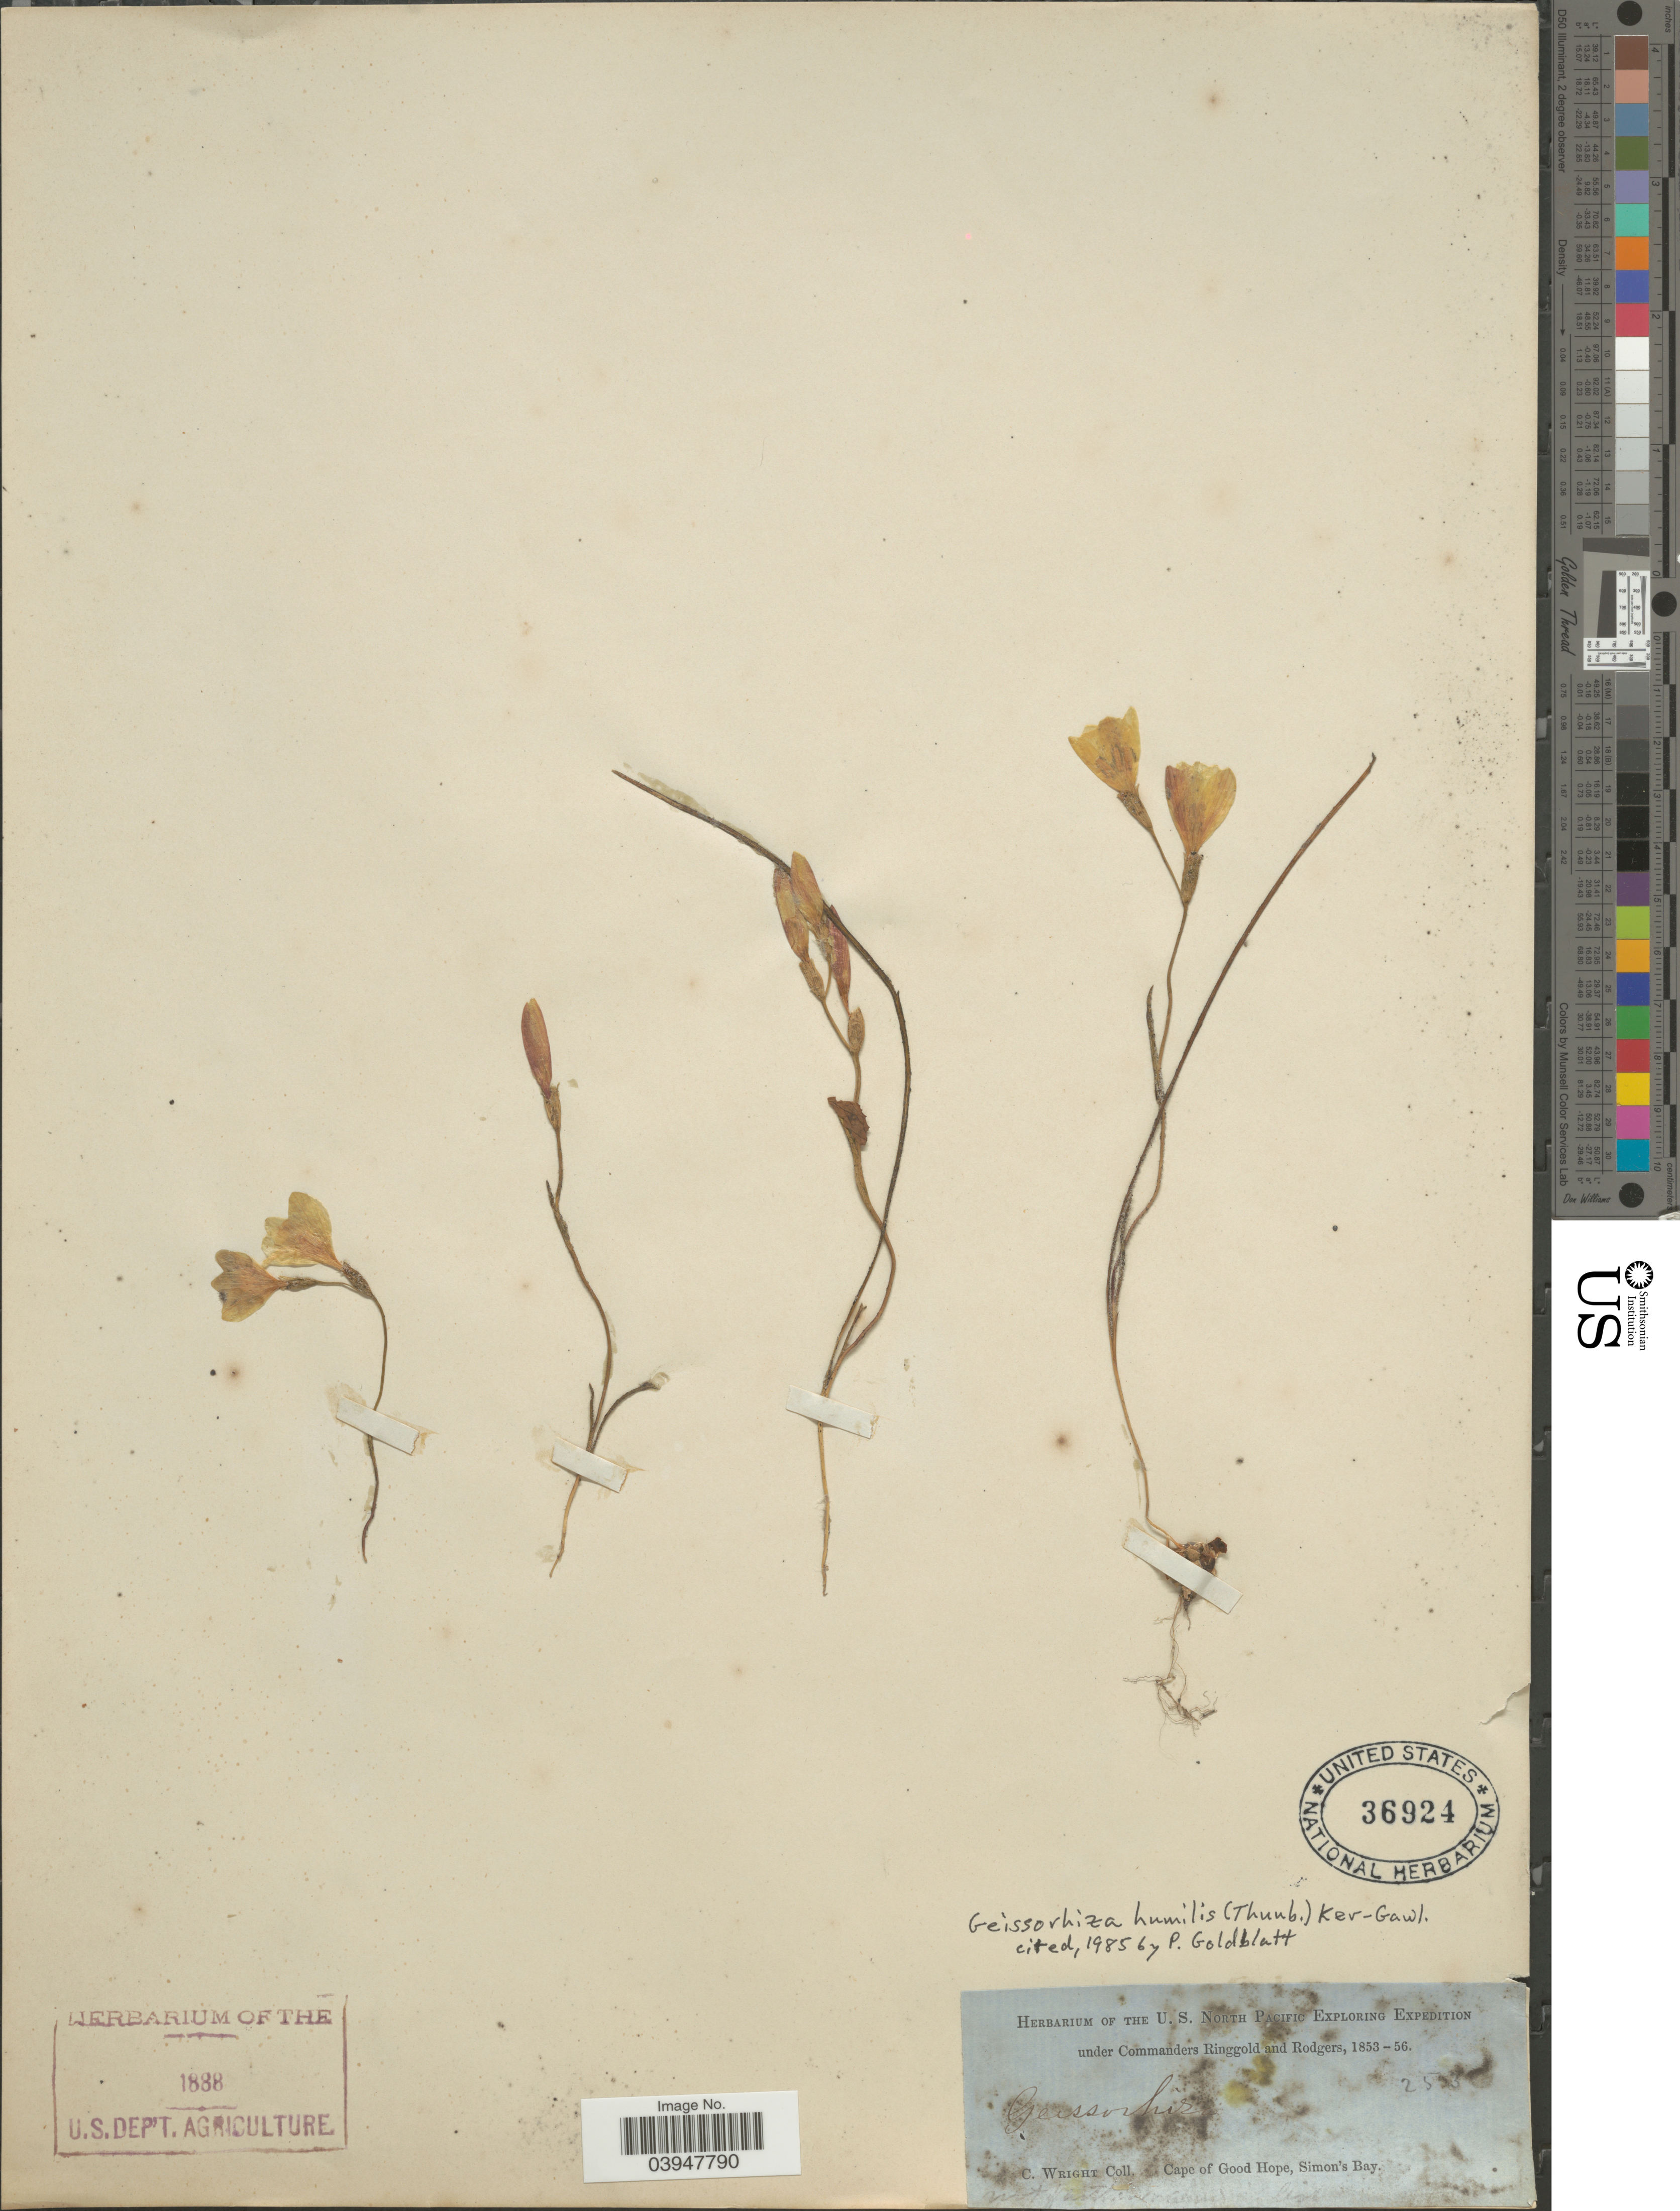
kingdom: Plantae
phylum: Tracheophyta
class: Liliopsida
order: Asparagales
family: Iridaceae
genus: Geissorhiza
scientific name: Geissorhiza humilis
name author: (Thunb.) Ker Gawl.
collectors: C. Wright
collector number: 253*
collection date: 1853/1856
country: South Africa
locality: Cape of Good Hope, Simon's Bay.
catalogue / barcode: US 36924